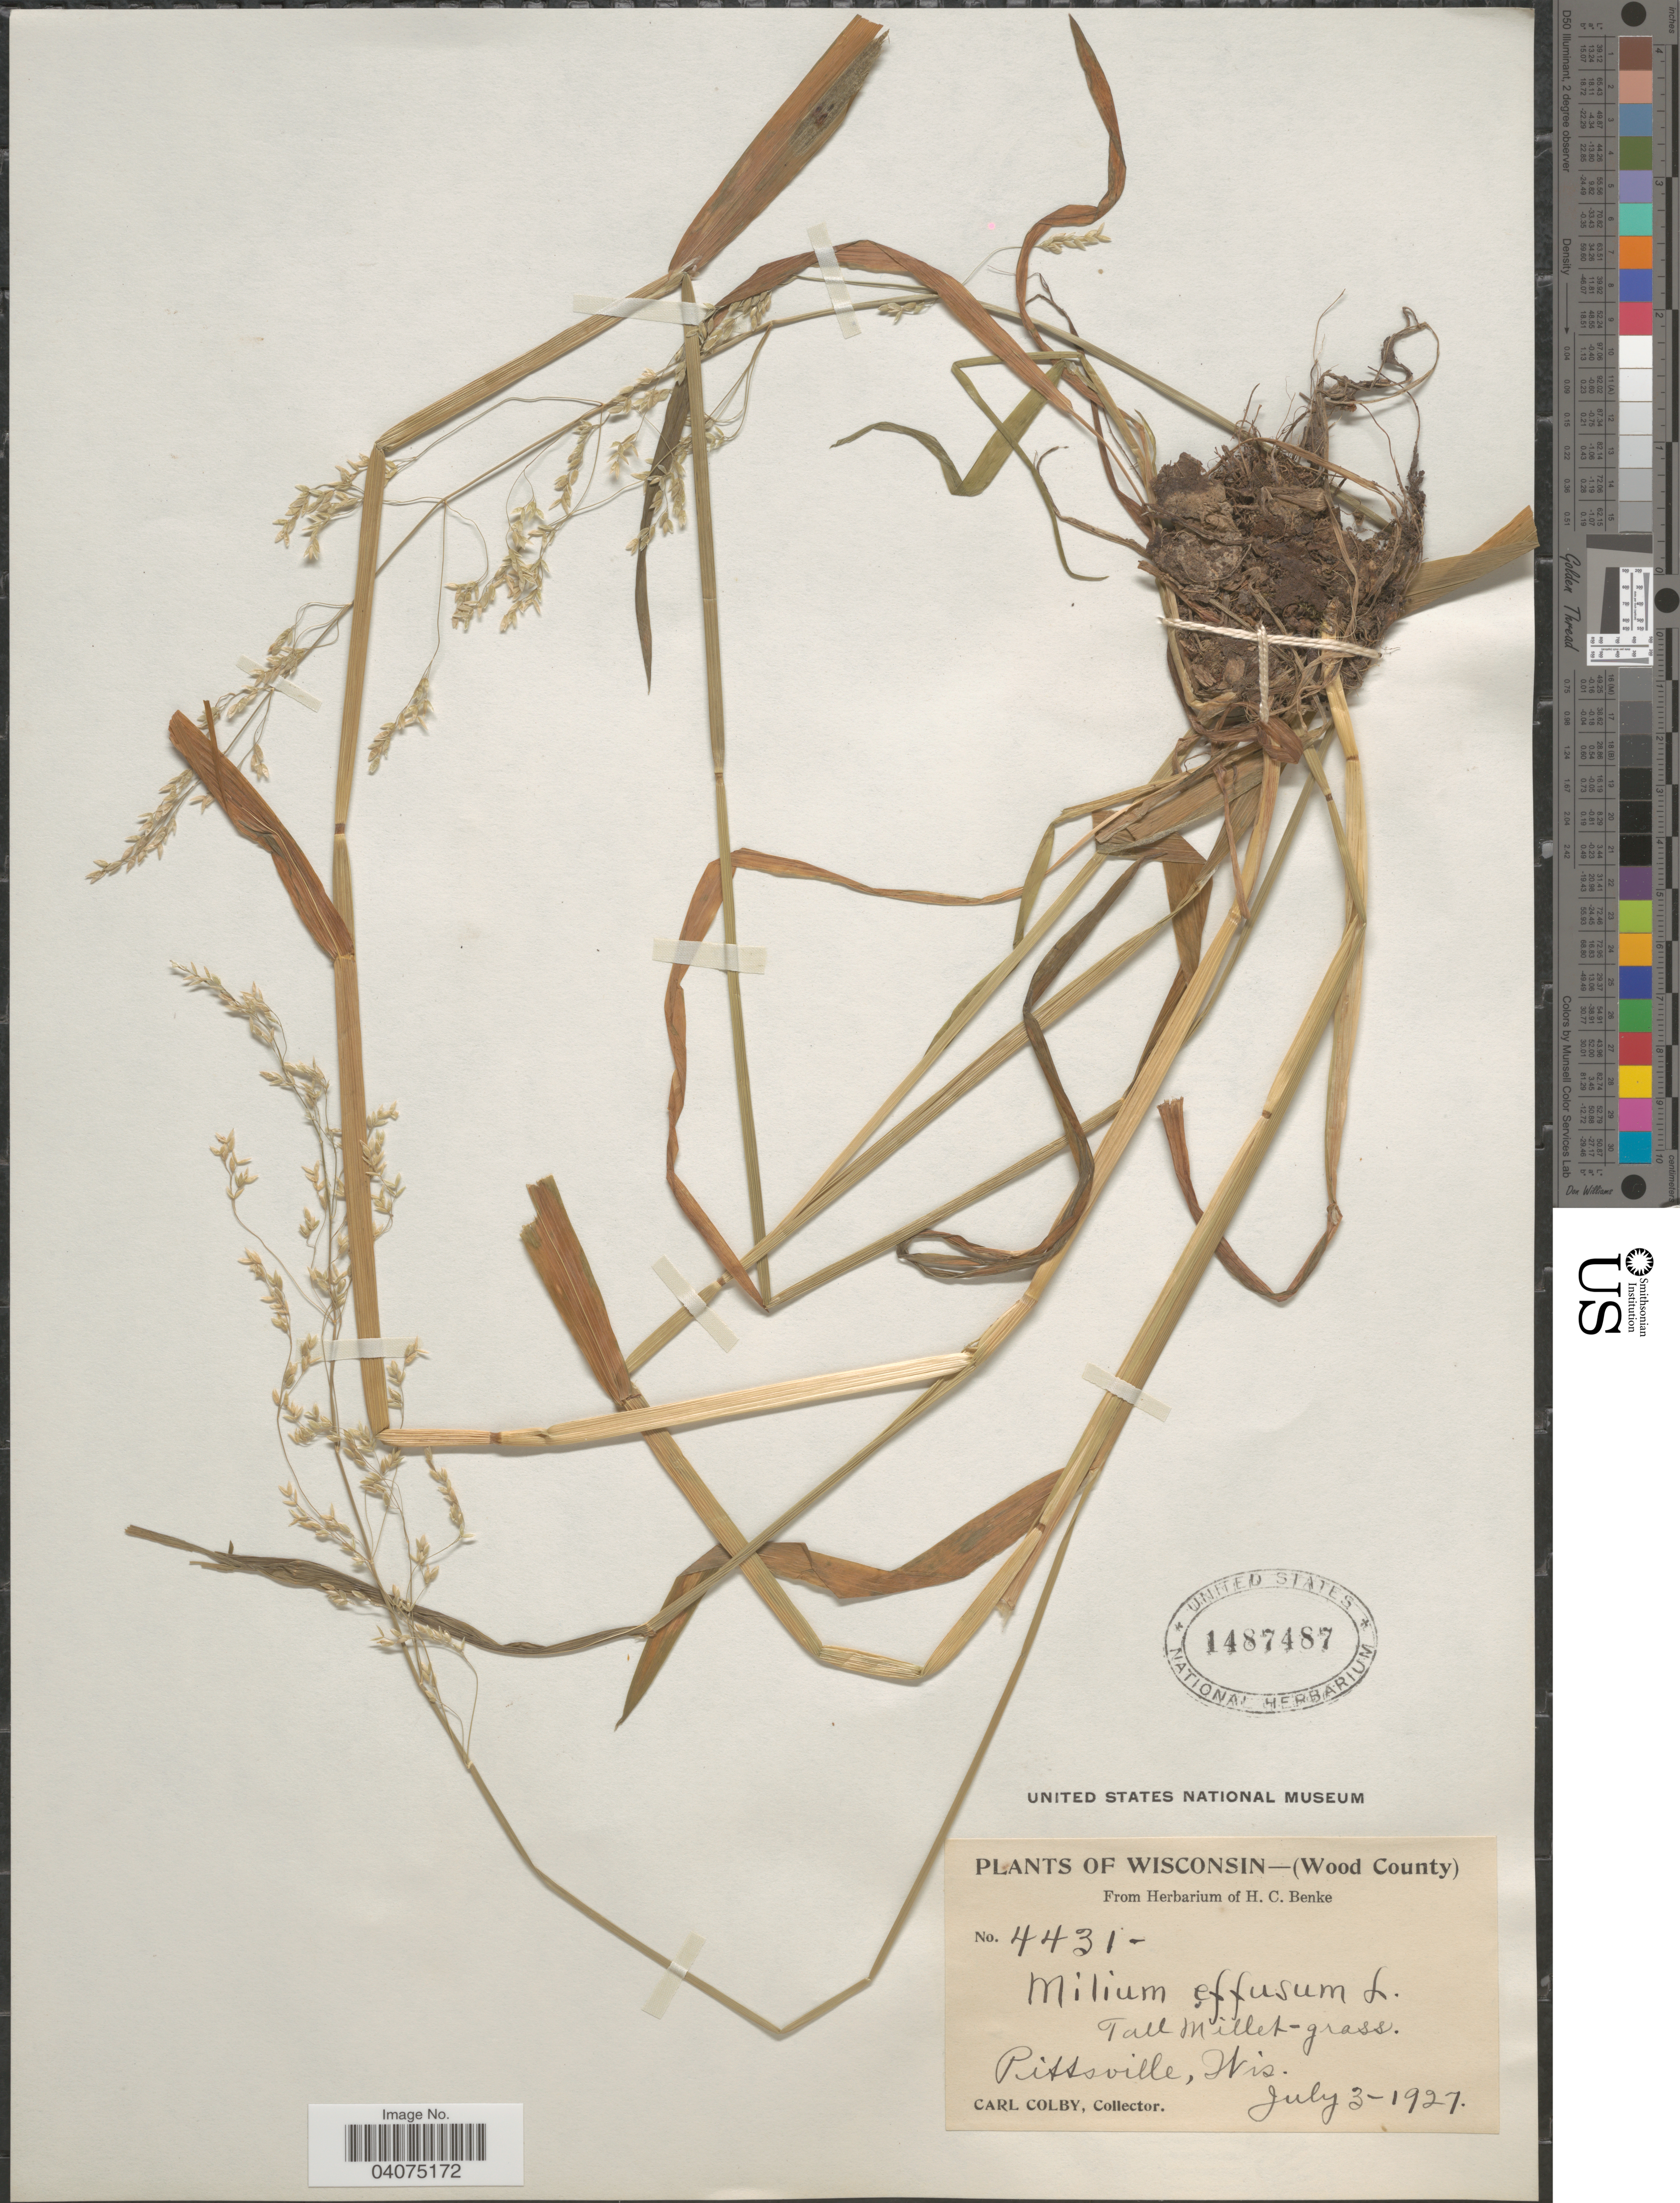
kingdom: Plantae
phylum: Tracheophyta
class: Liliopsida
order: Poales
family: Poaceae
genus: Milium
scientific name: Milium effusum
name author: L.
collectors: C. Colby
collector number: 4431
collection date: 1927-07-03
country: United States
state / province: Wisconsin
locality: Wood County. Pittsville.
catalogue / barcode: US 1487487